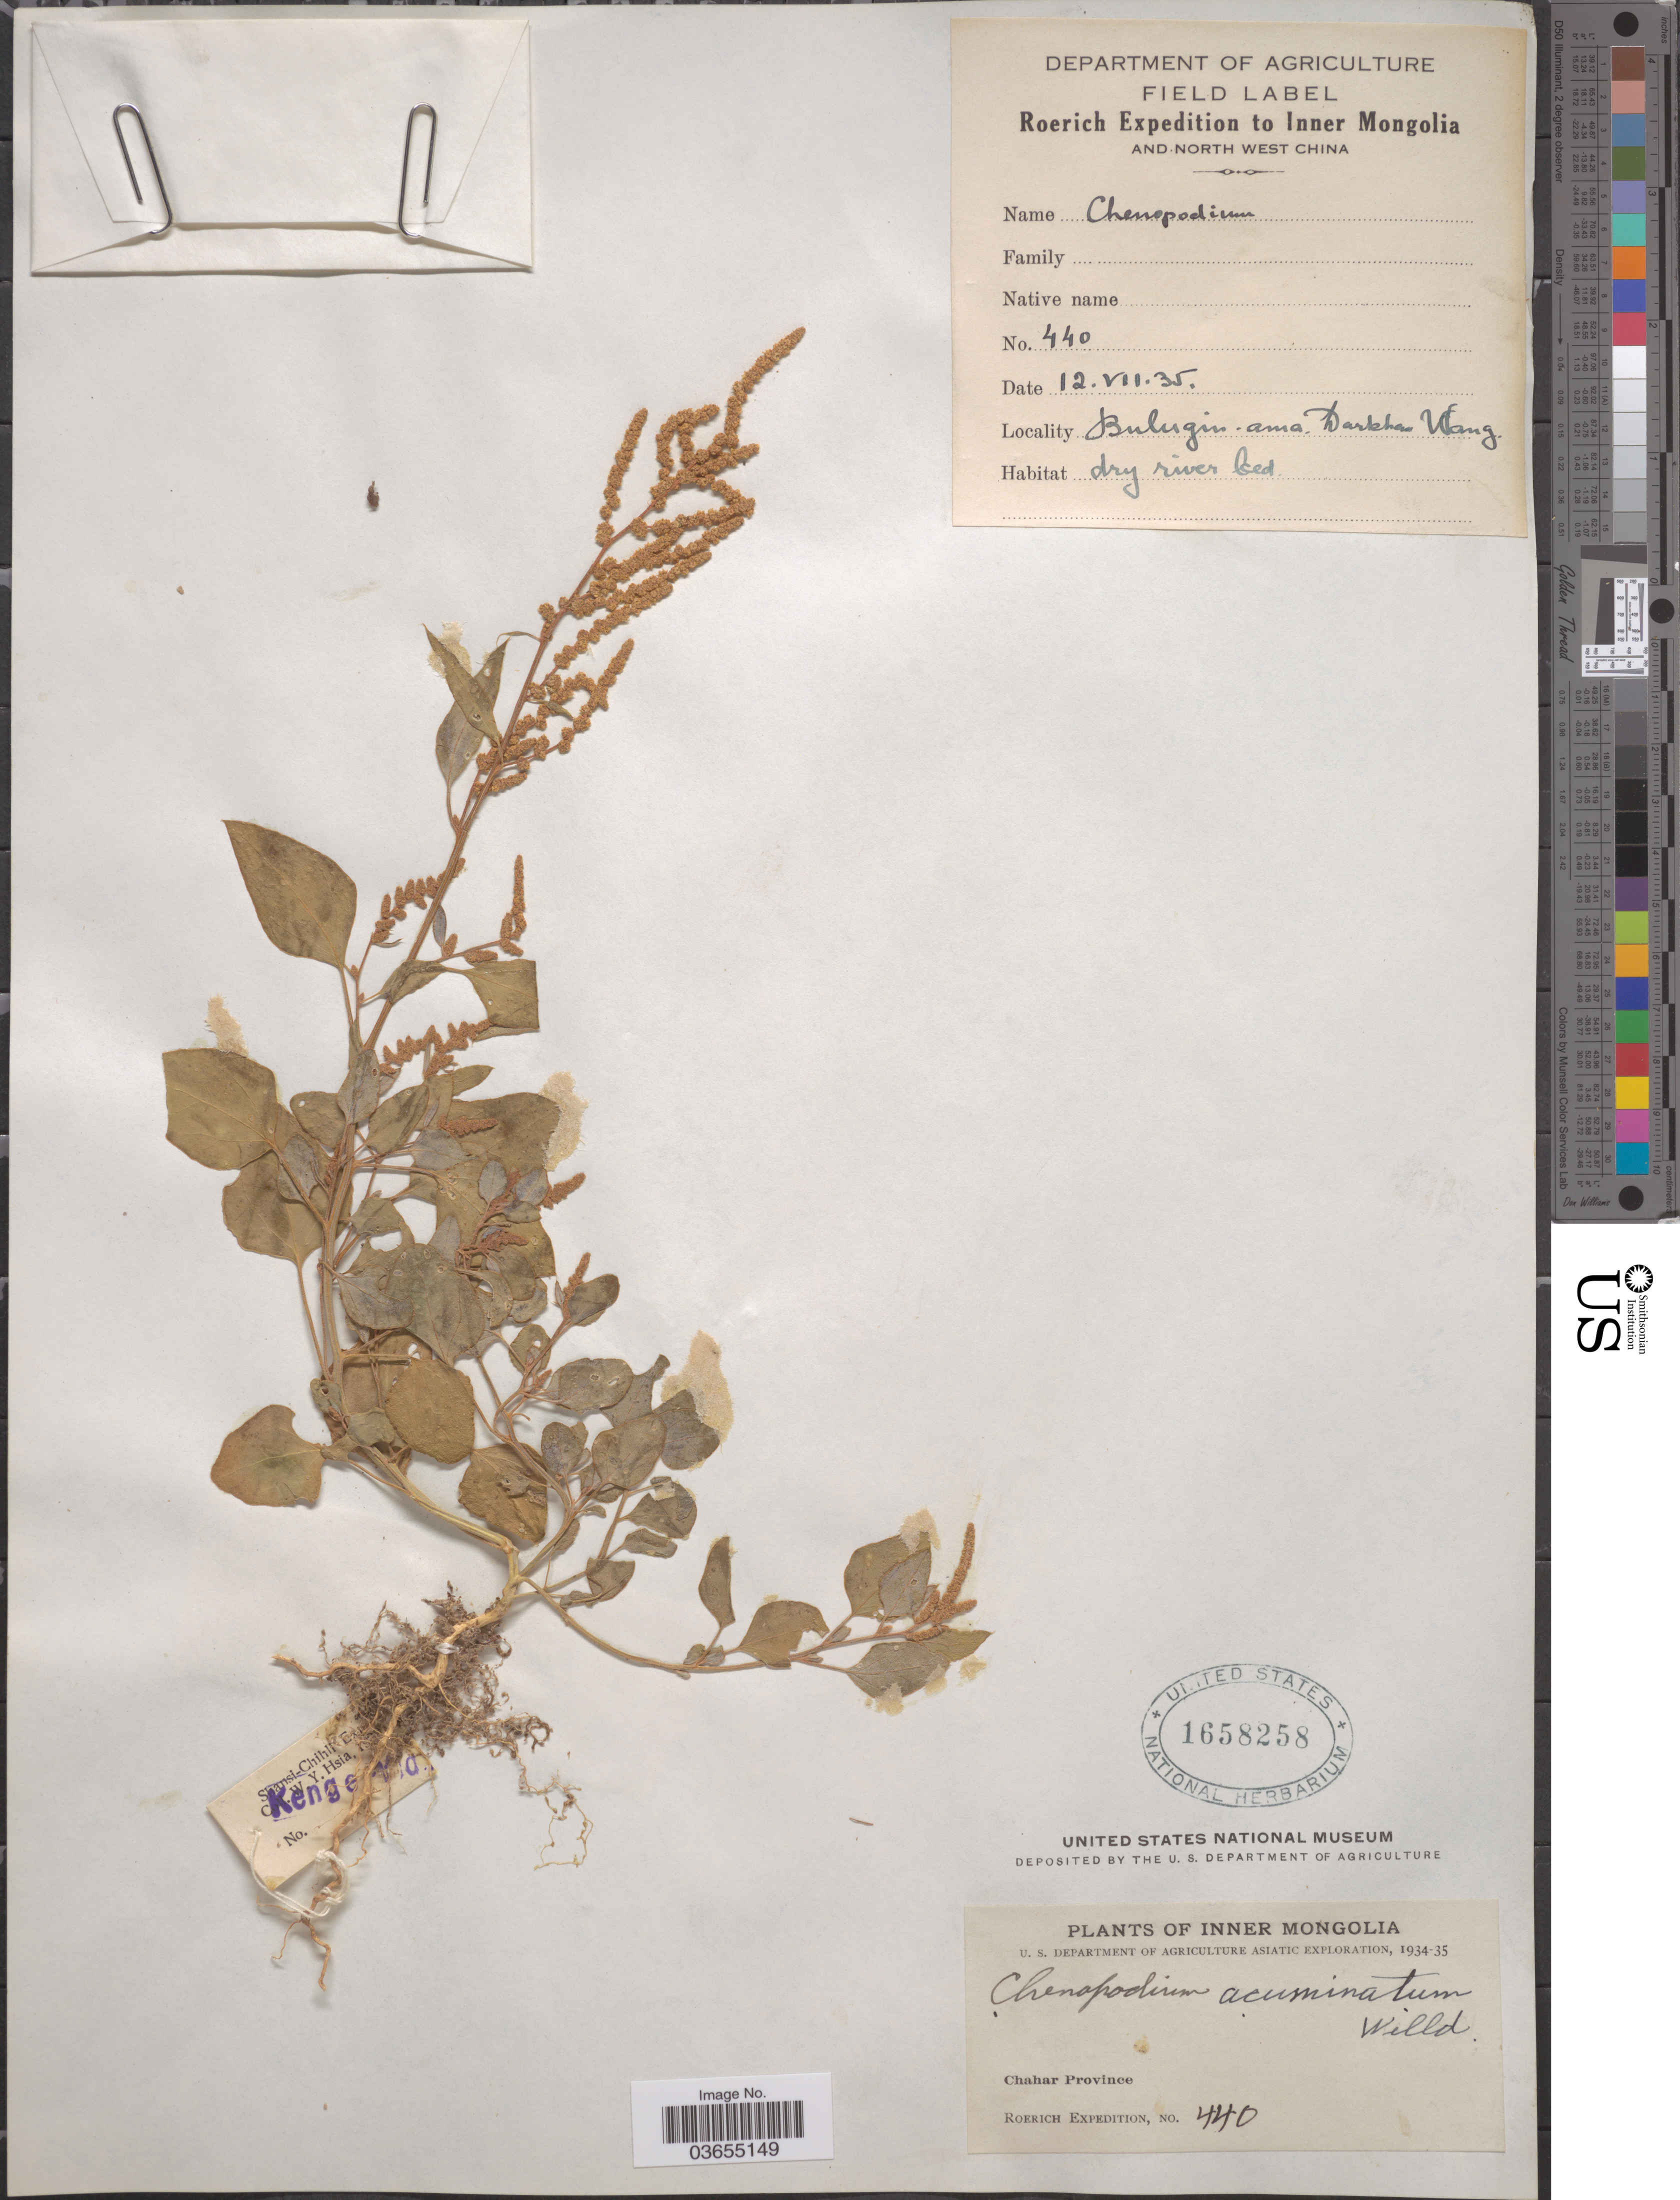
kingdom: Plantae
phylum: Tracheophyta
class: Magnoliopsida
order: Caryophyllales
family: Amaranthaceae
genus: Chenopodium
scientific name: Chenopodium acuminatum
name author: Willd.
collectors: Roerich Expedition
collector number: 440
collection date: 1935-07-12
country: China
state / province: Nei Monggol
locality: Inner Mongolia. Chahar Province. Bulugin-ama. Darkhan Wang.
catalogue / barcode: US 1658258